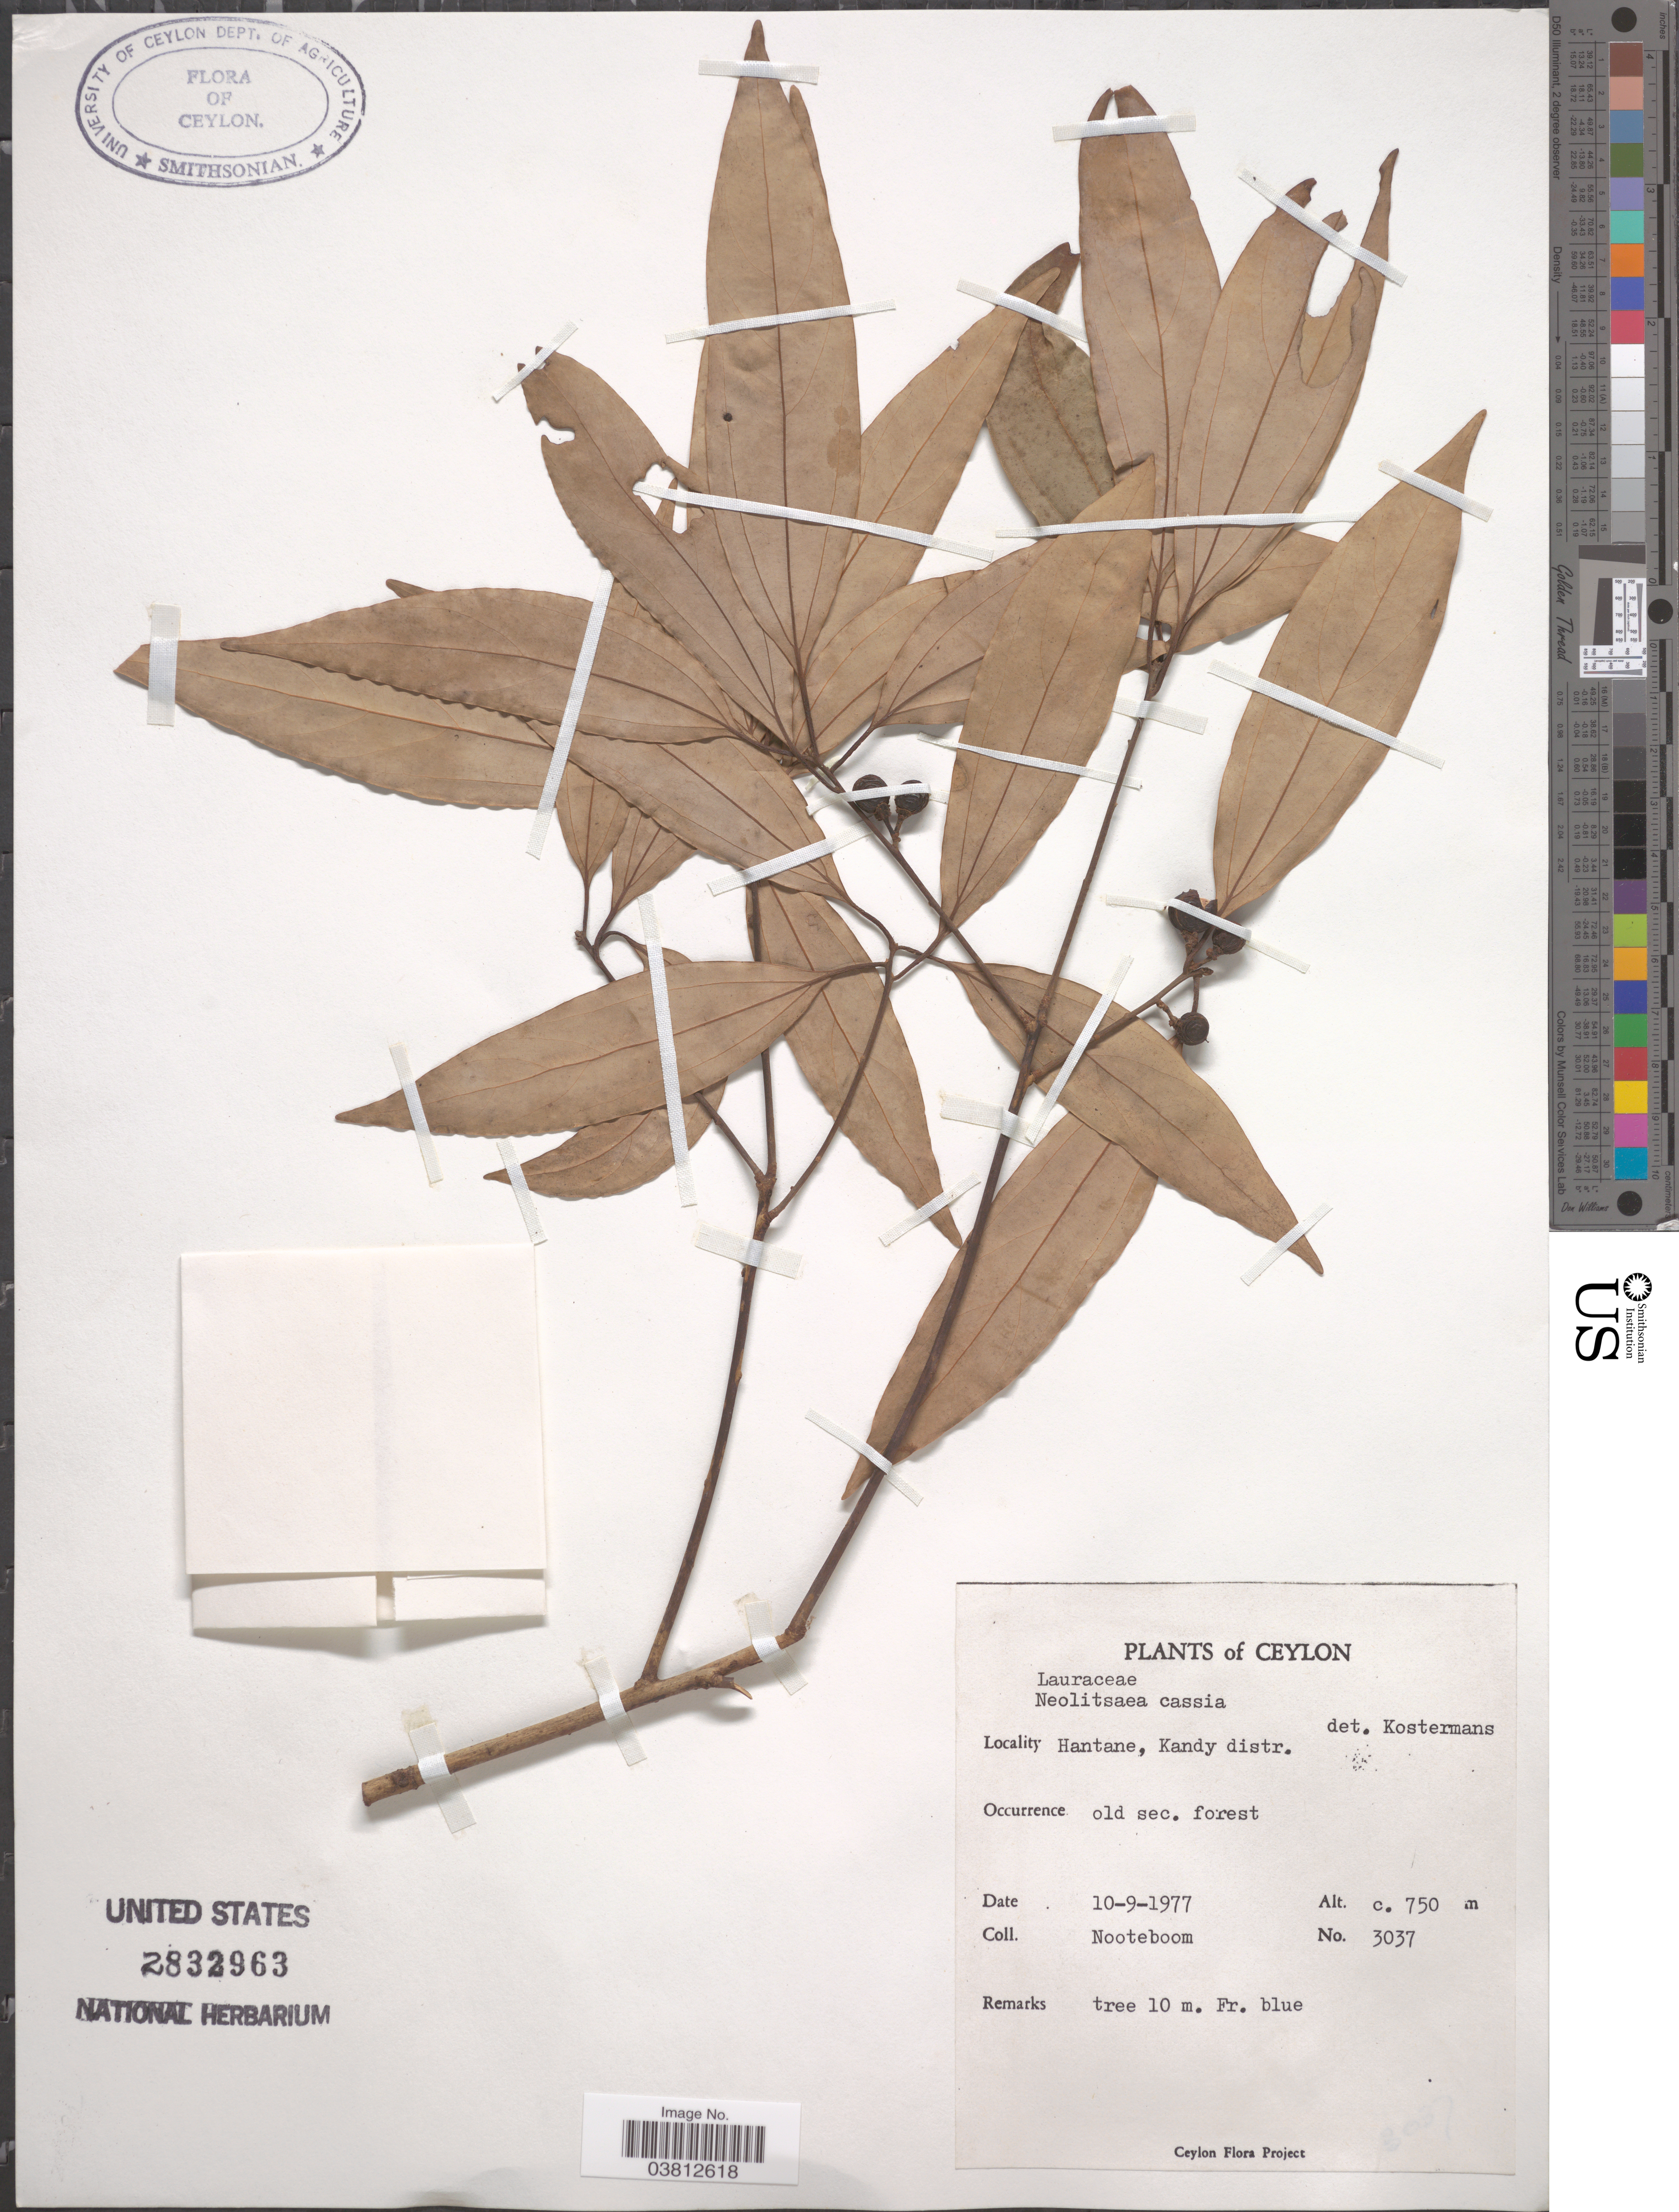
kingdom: Plantae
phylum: Tracheophyta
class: Magnoliopsida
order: Laurales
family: Lauraceae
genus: Neolitsea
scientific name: Neolitsea cassia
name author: (L.) Kosterm.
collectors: Nooteboom, --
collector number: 3037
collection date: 1977-09-10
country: Sri Lanka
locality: Ceylon. Hantane, Kandy distr.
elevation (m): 750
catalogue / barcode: US 2832963